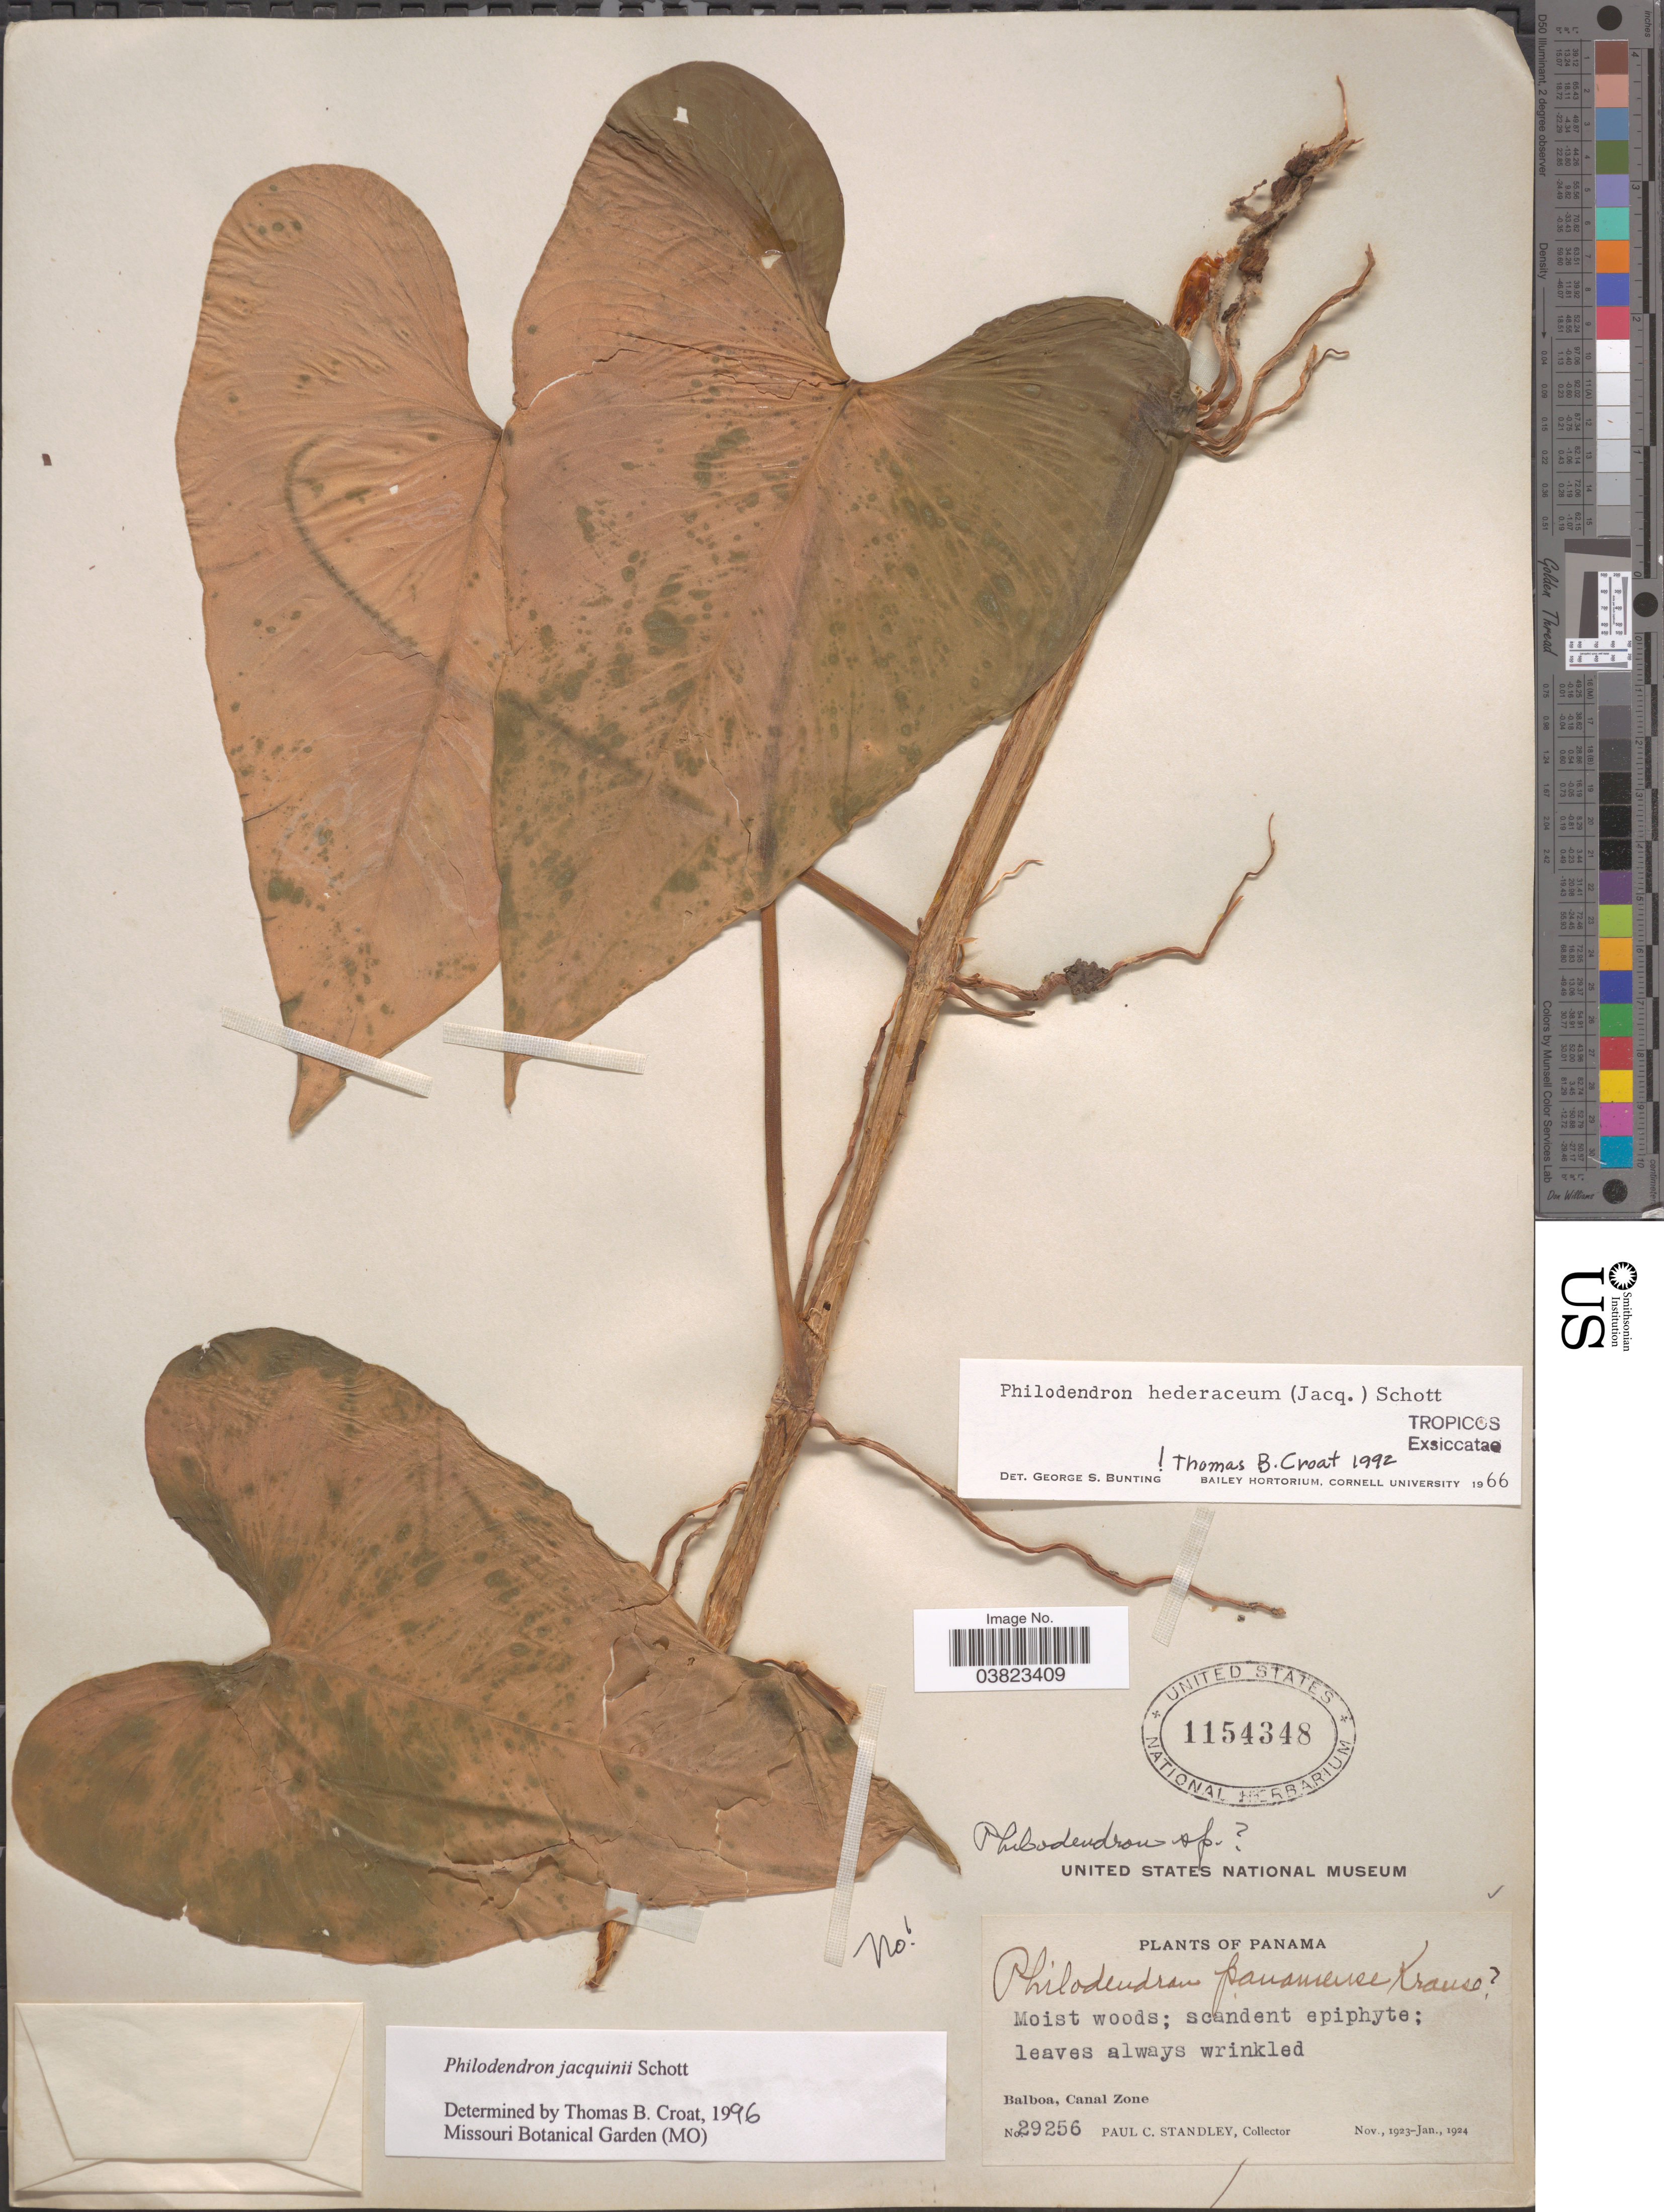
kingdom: Plantae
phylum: Tracheophyta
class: Liliopsida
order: Alismatales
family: Araceae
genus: Philodendron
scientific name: Philodendron jacquinii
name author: Schott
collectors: P. C. Standley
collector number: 29256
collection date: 1923-11/1924-01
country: Panama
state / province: Colón / Panamá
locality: Balboa, Canal Zone.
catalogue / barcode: US 1154348